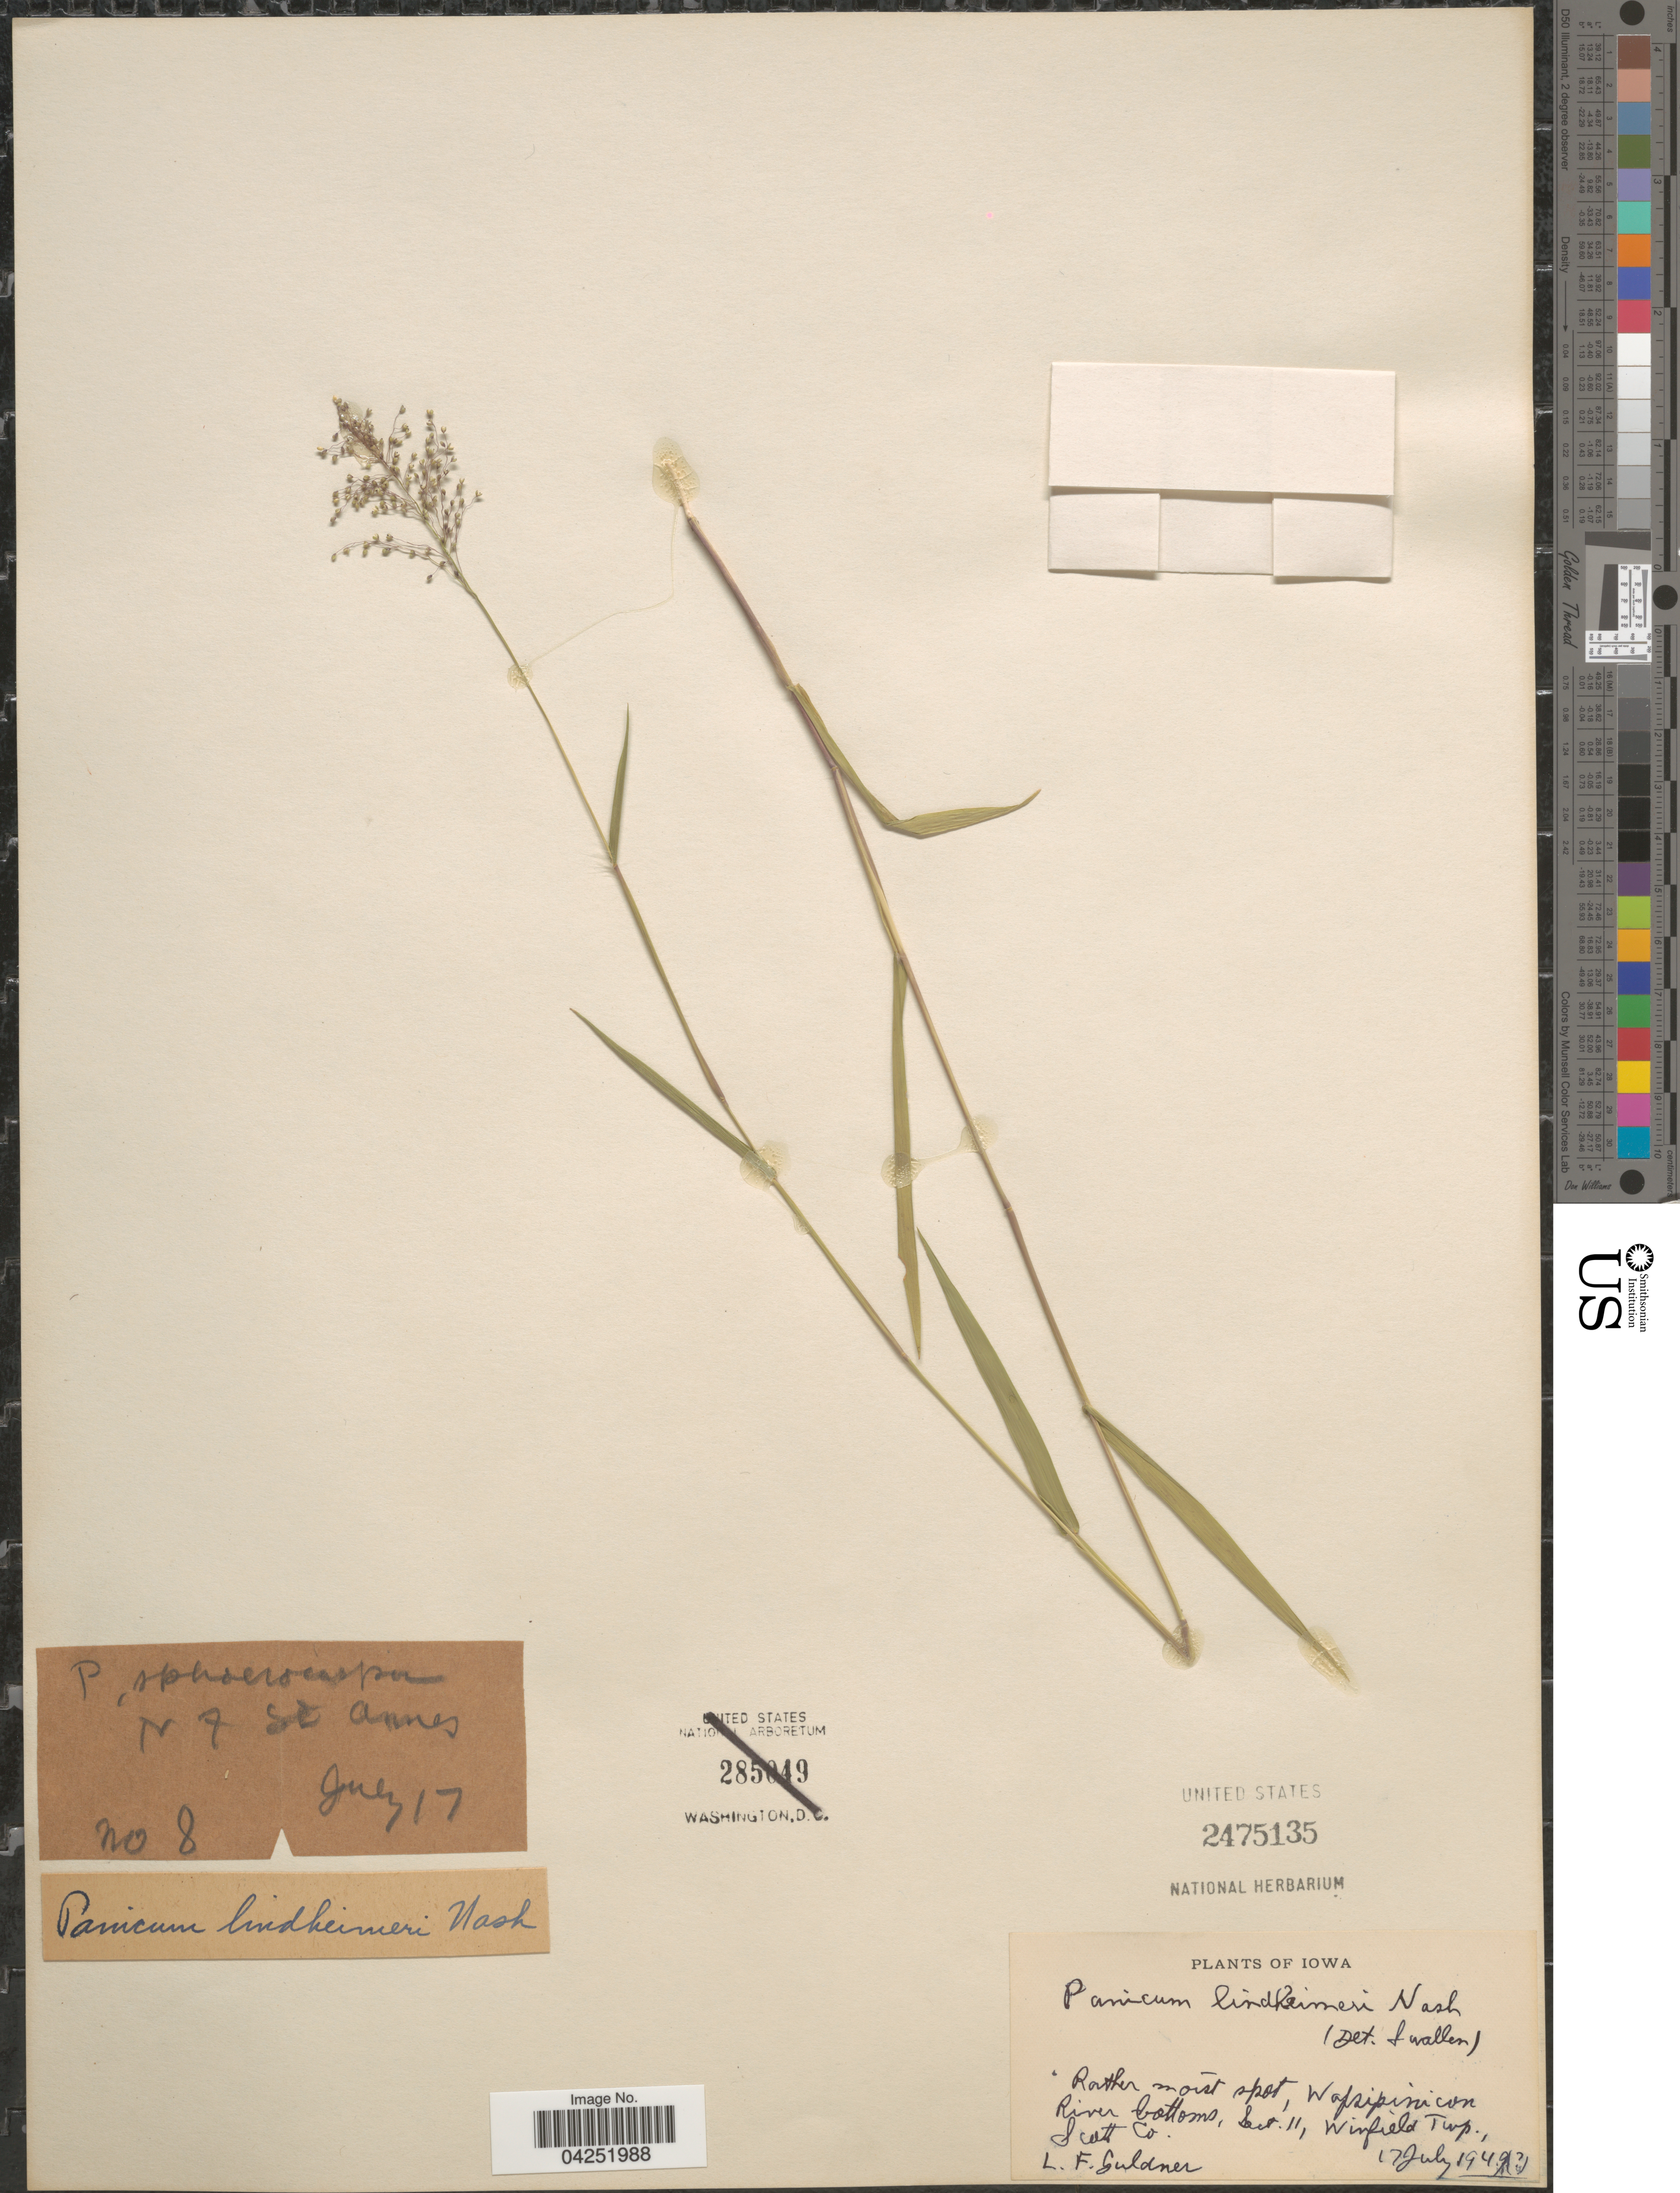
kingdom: Plantae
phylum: Tracheophyta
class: Liliopsida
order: Poales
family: Poaceae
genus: Dichanthelium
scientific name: Dichanthelium acuminatum var. lindheimeri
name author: (Nash) Gould & C.A. Clark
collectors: L. Guldner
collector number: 8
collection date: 1943-07-17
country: United States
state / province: Iowa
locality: Wapsipinicon Rive, River bottoms, Sect. 11, Winfield Twp., Scott Co.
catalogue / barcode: US 2475135